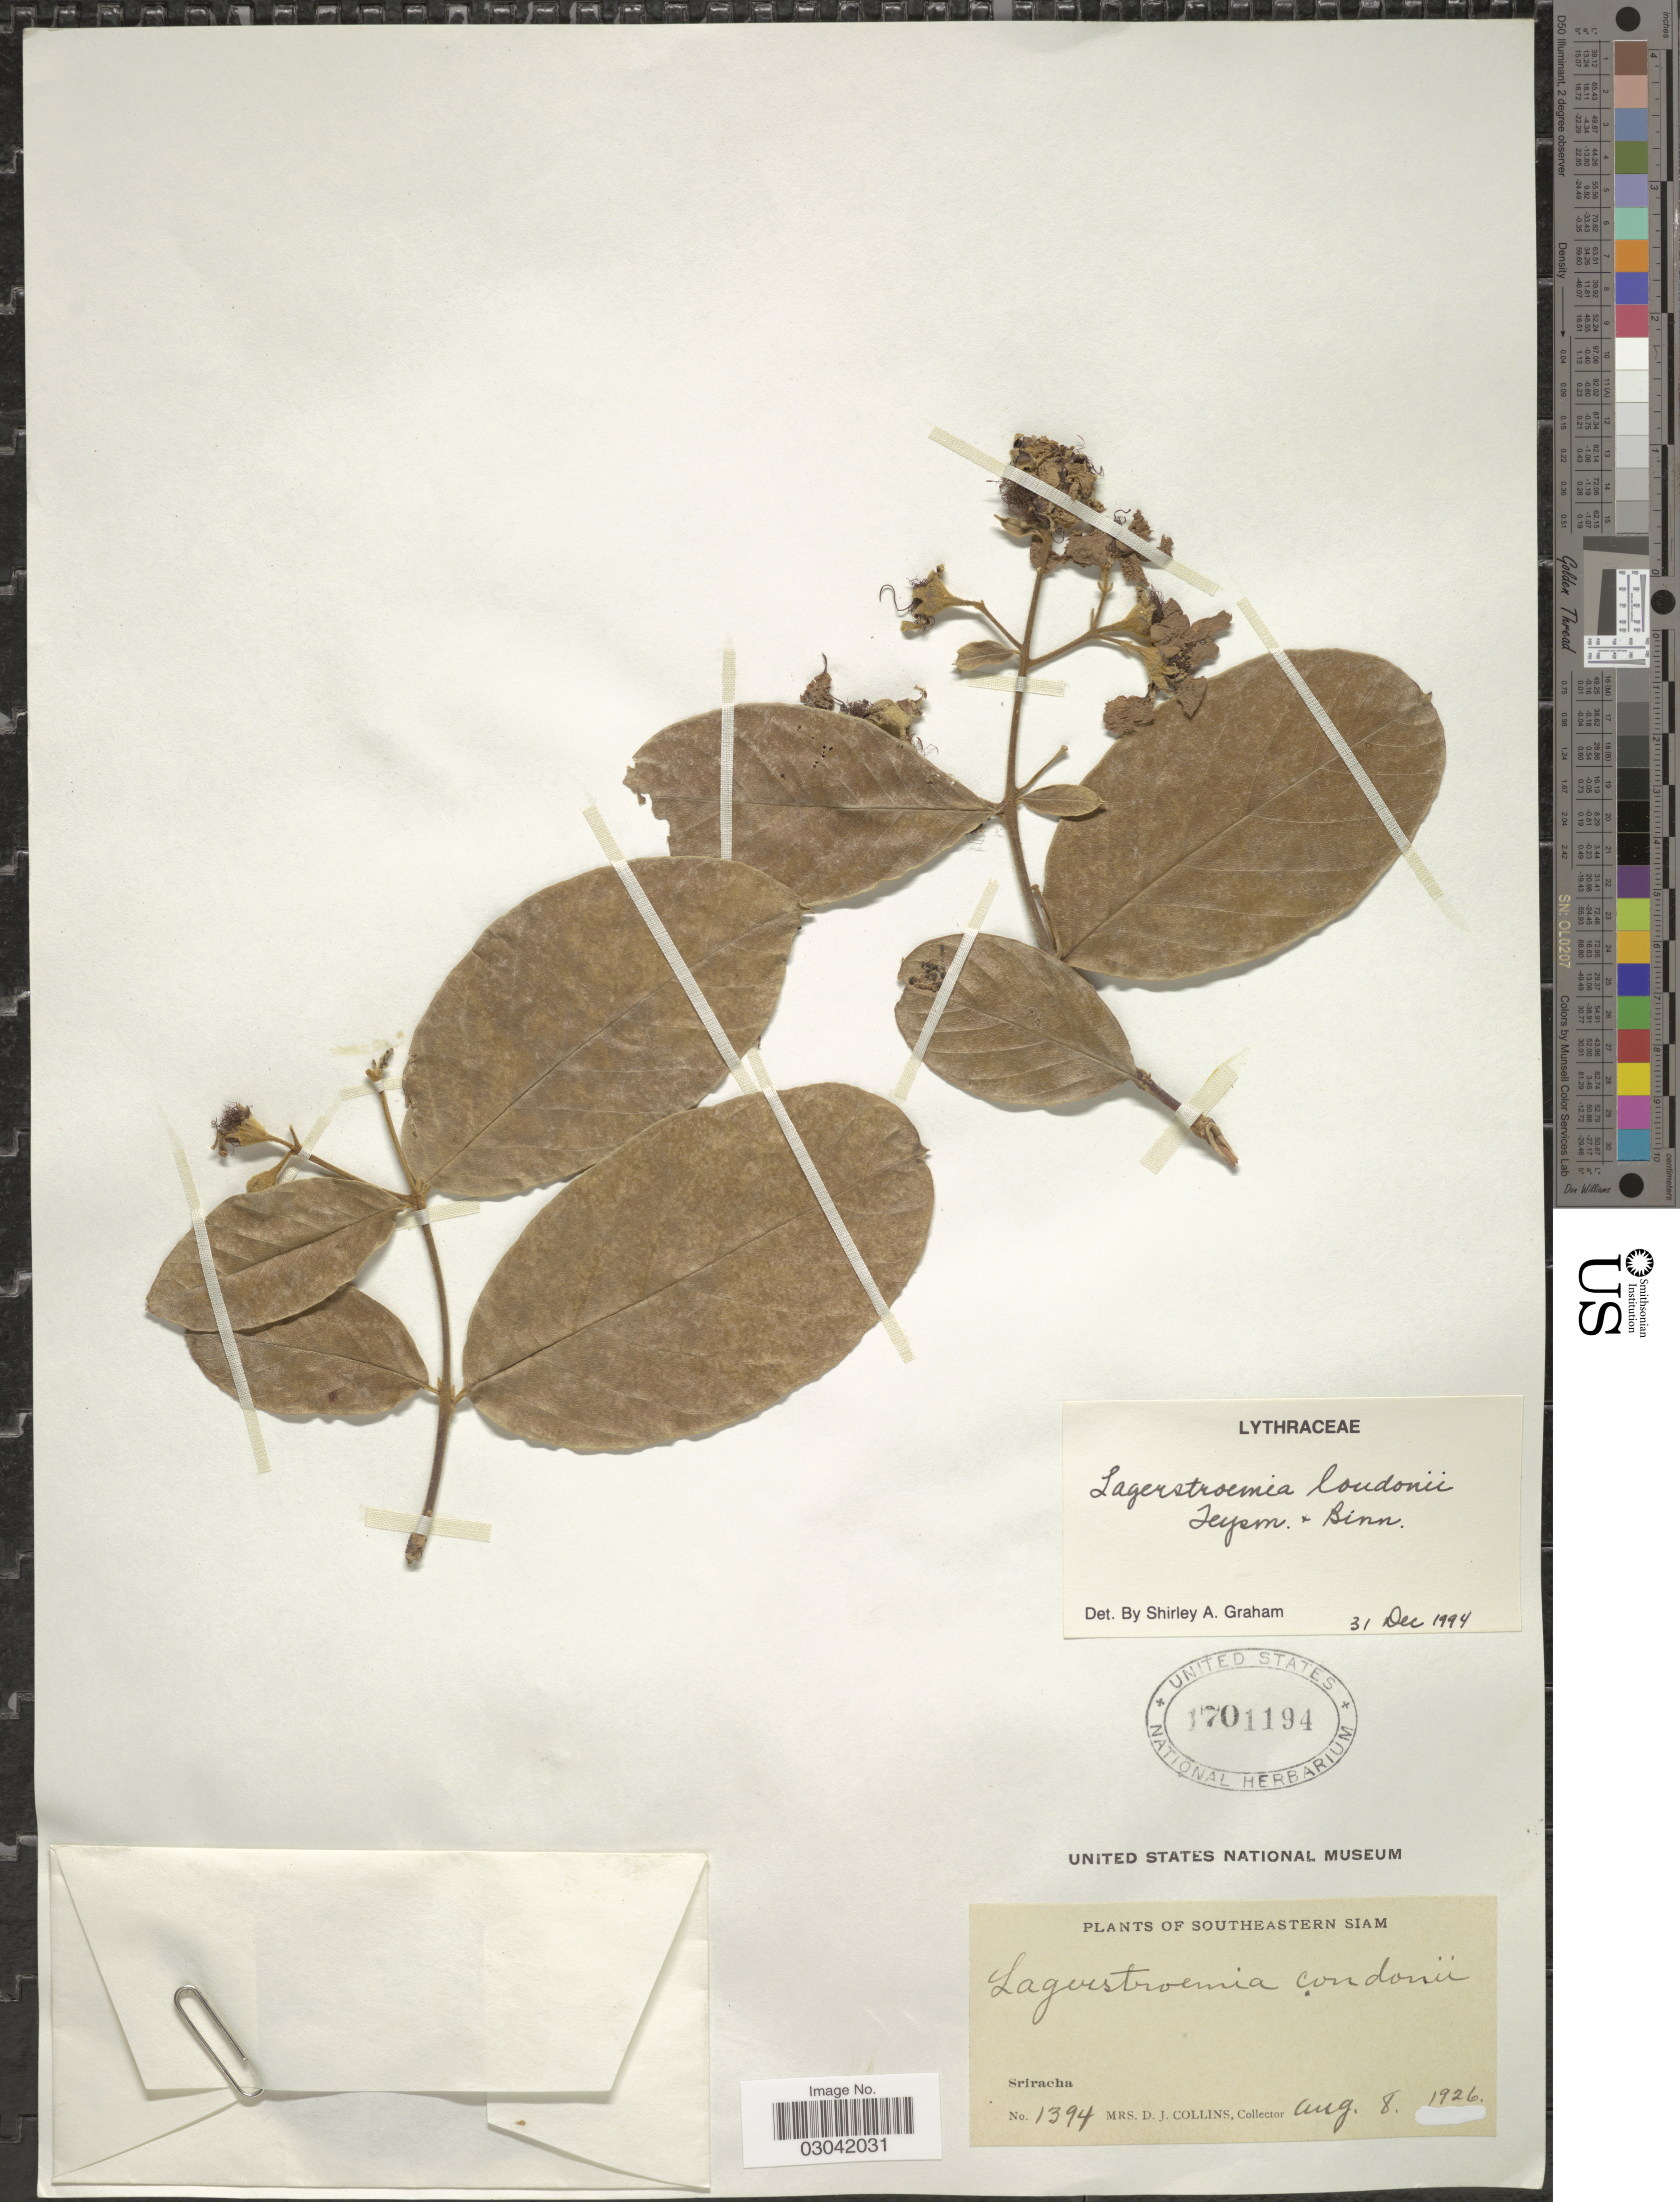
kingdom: Plantae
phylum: Tracheophyta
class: Magnoliopsida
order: Myrtales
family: Lythraceae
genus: Lagerstroemia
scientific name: Lagerstroemia loudonii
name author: Teisjm. & Binn.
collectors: Mrs. D. J. Collins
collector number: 1394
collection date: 1926-08-08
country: Thailand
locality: Southeastern Siam. Sriracha.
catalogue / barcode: US 1701194